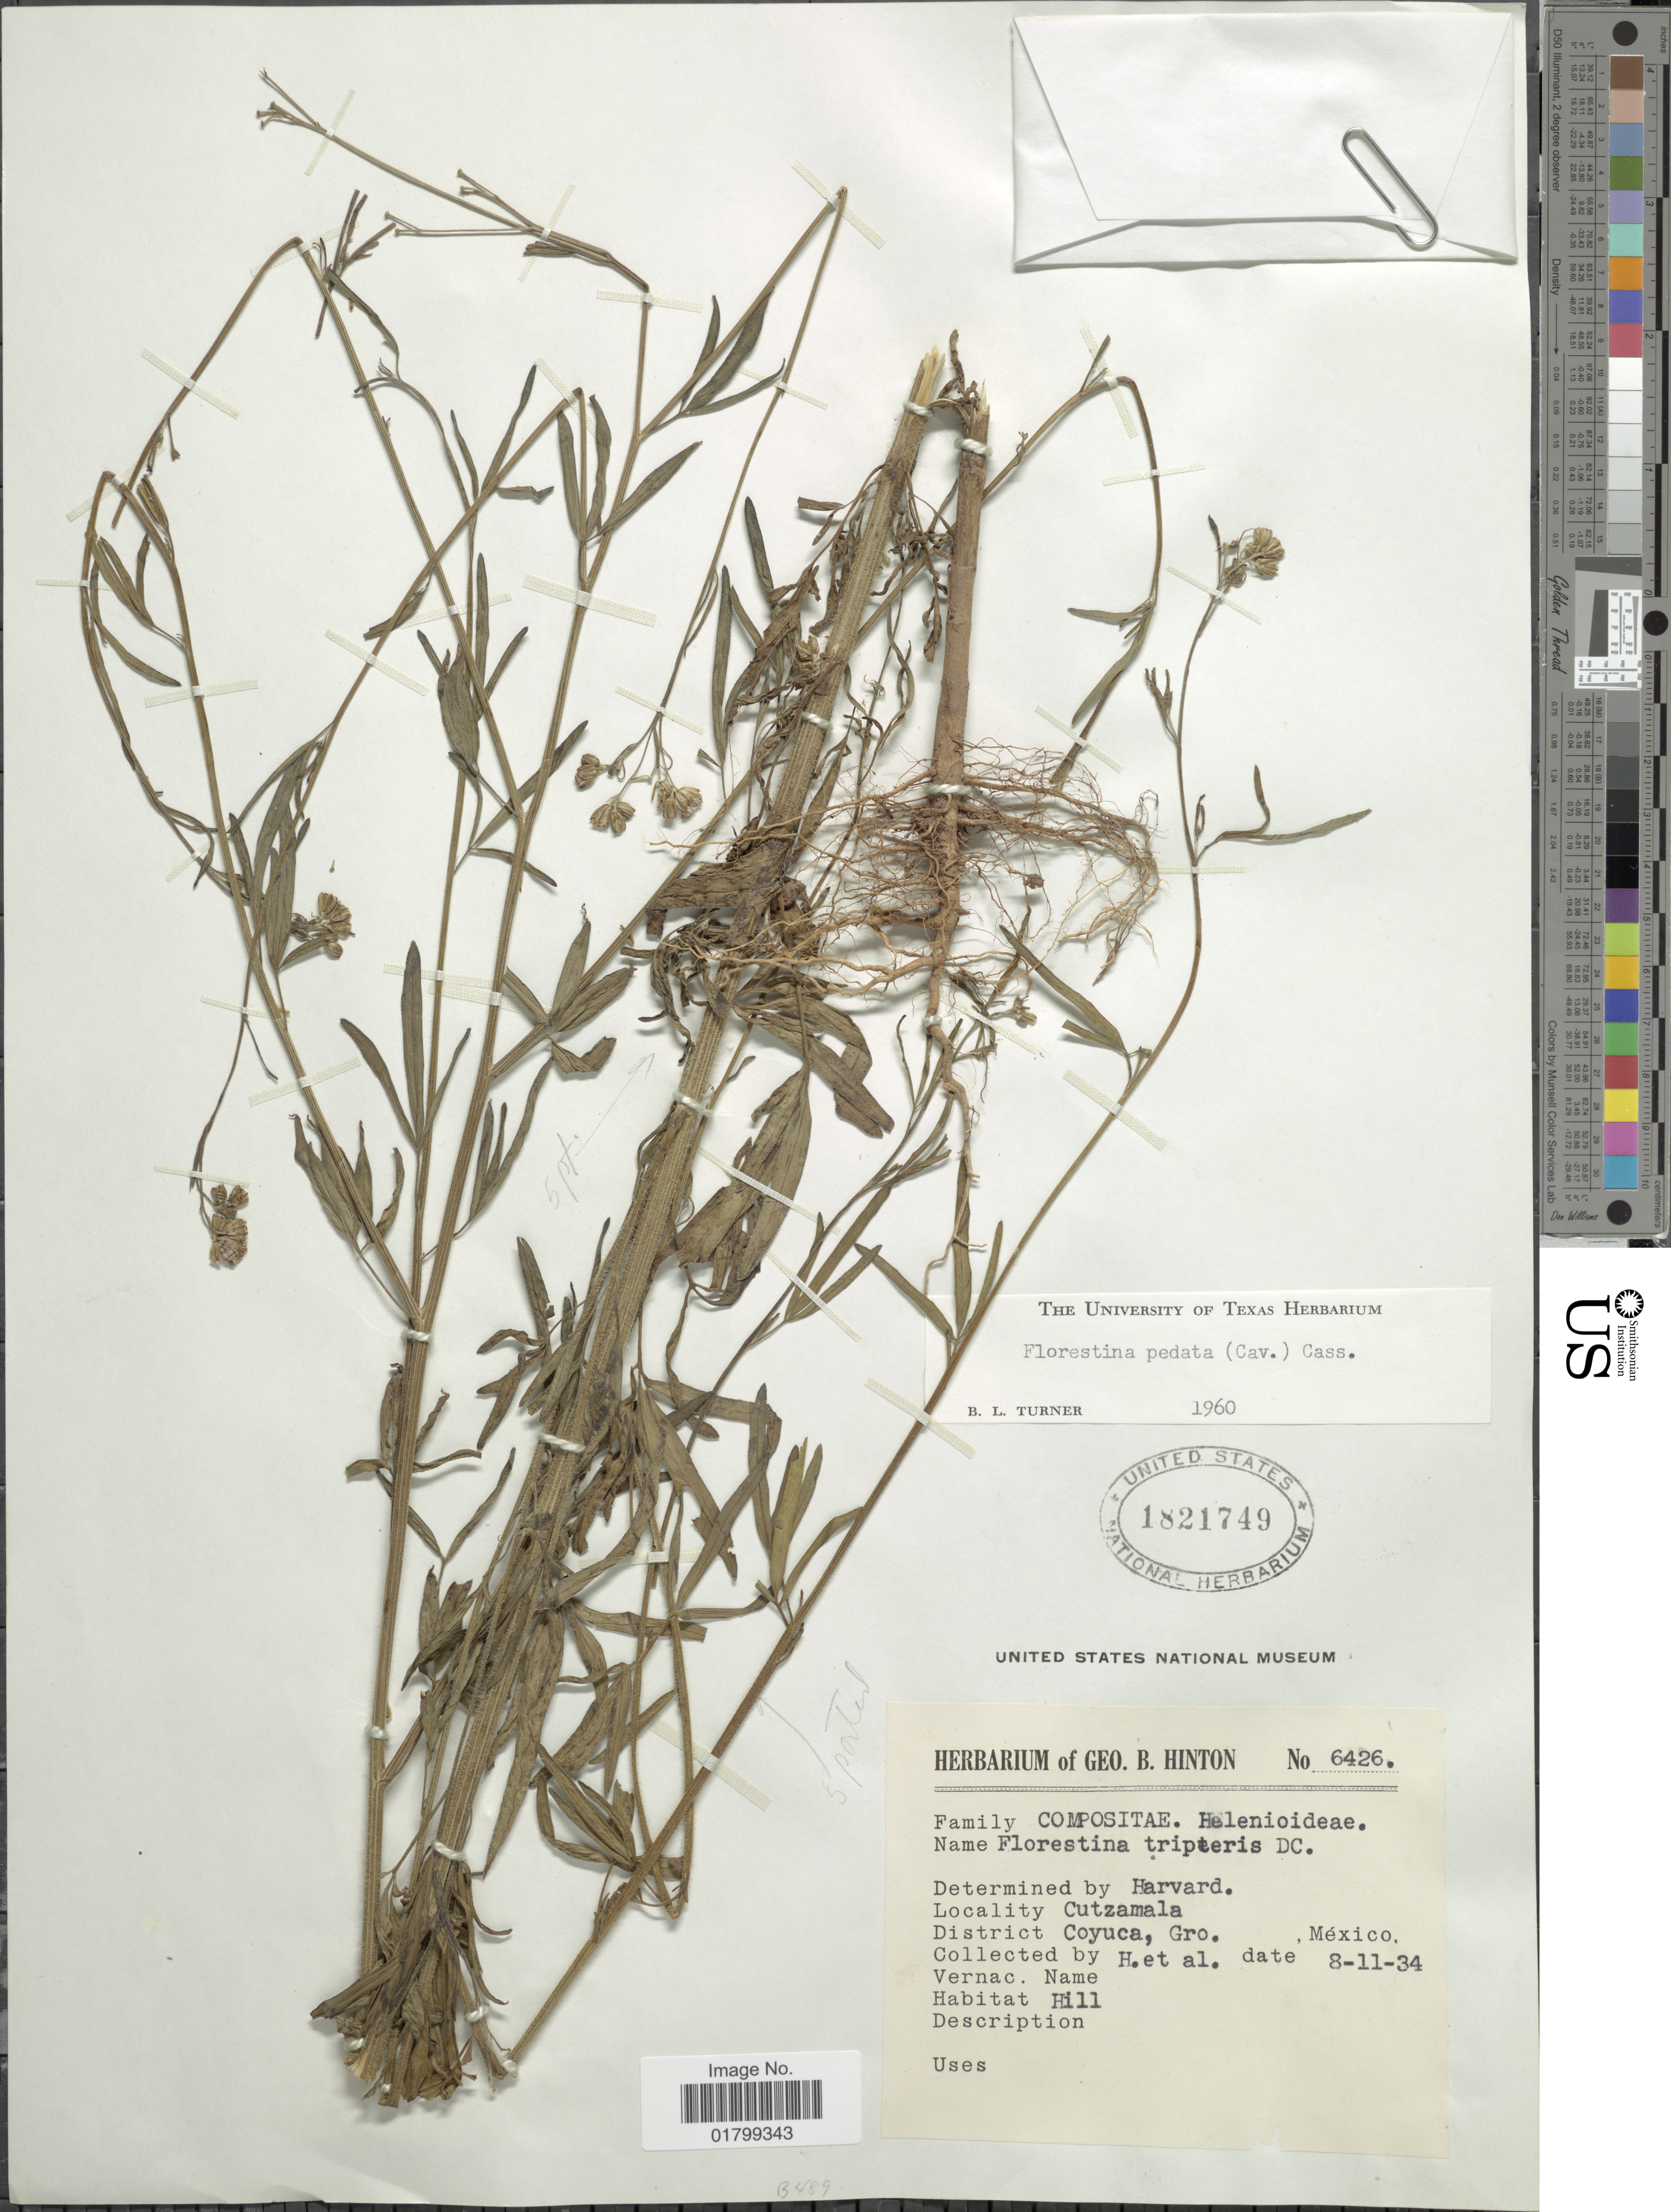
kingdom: Plantae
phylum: Tracheophyta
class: Magnoliopsida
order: Asterales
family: Asteraceae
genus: Florestina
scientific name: Florestina pedata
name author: (Cav.) Cass.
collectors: G. B. Hinton & et al.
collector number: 6426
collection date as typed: Transcribed d/m/y: 11/8/34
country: Mexico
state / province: Guerrero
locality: Cutzamala, Coyuca, Gro.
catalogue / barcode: US 1821749